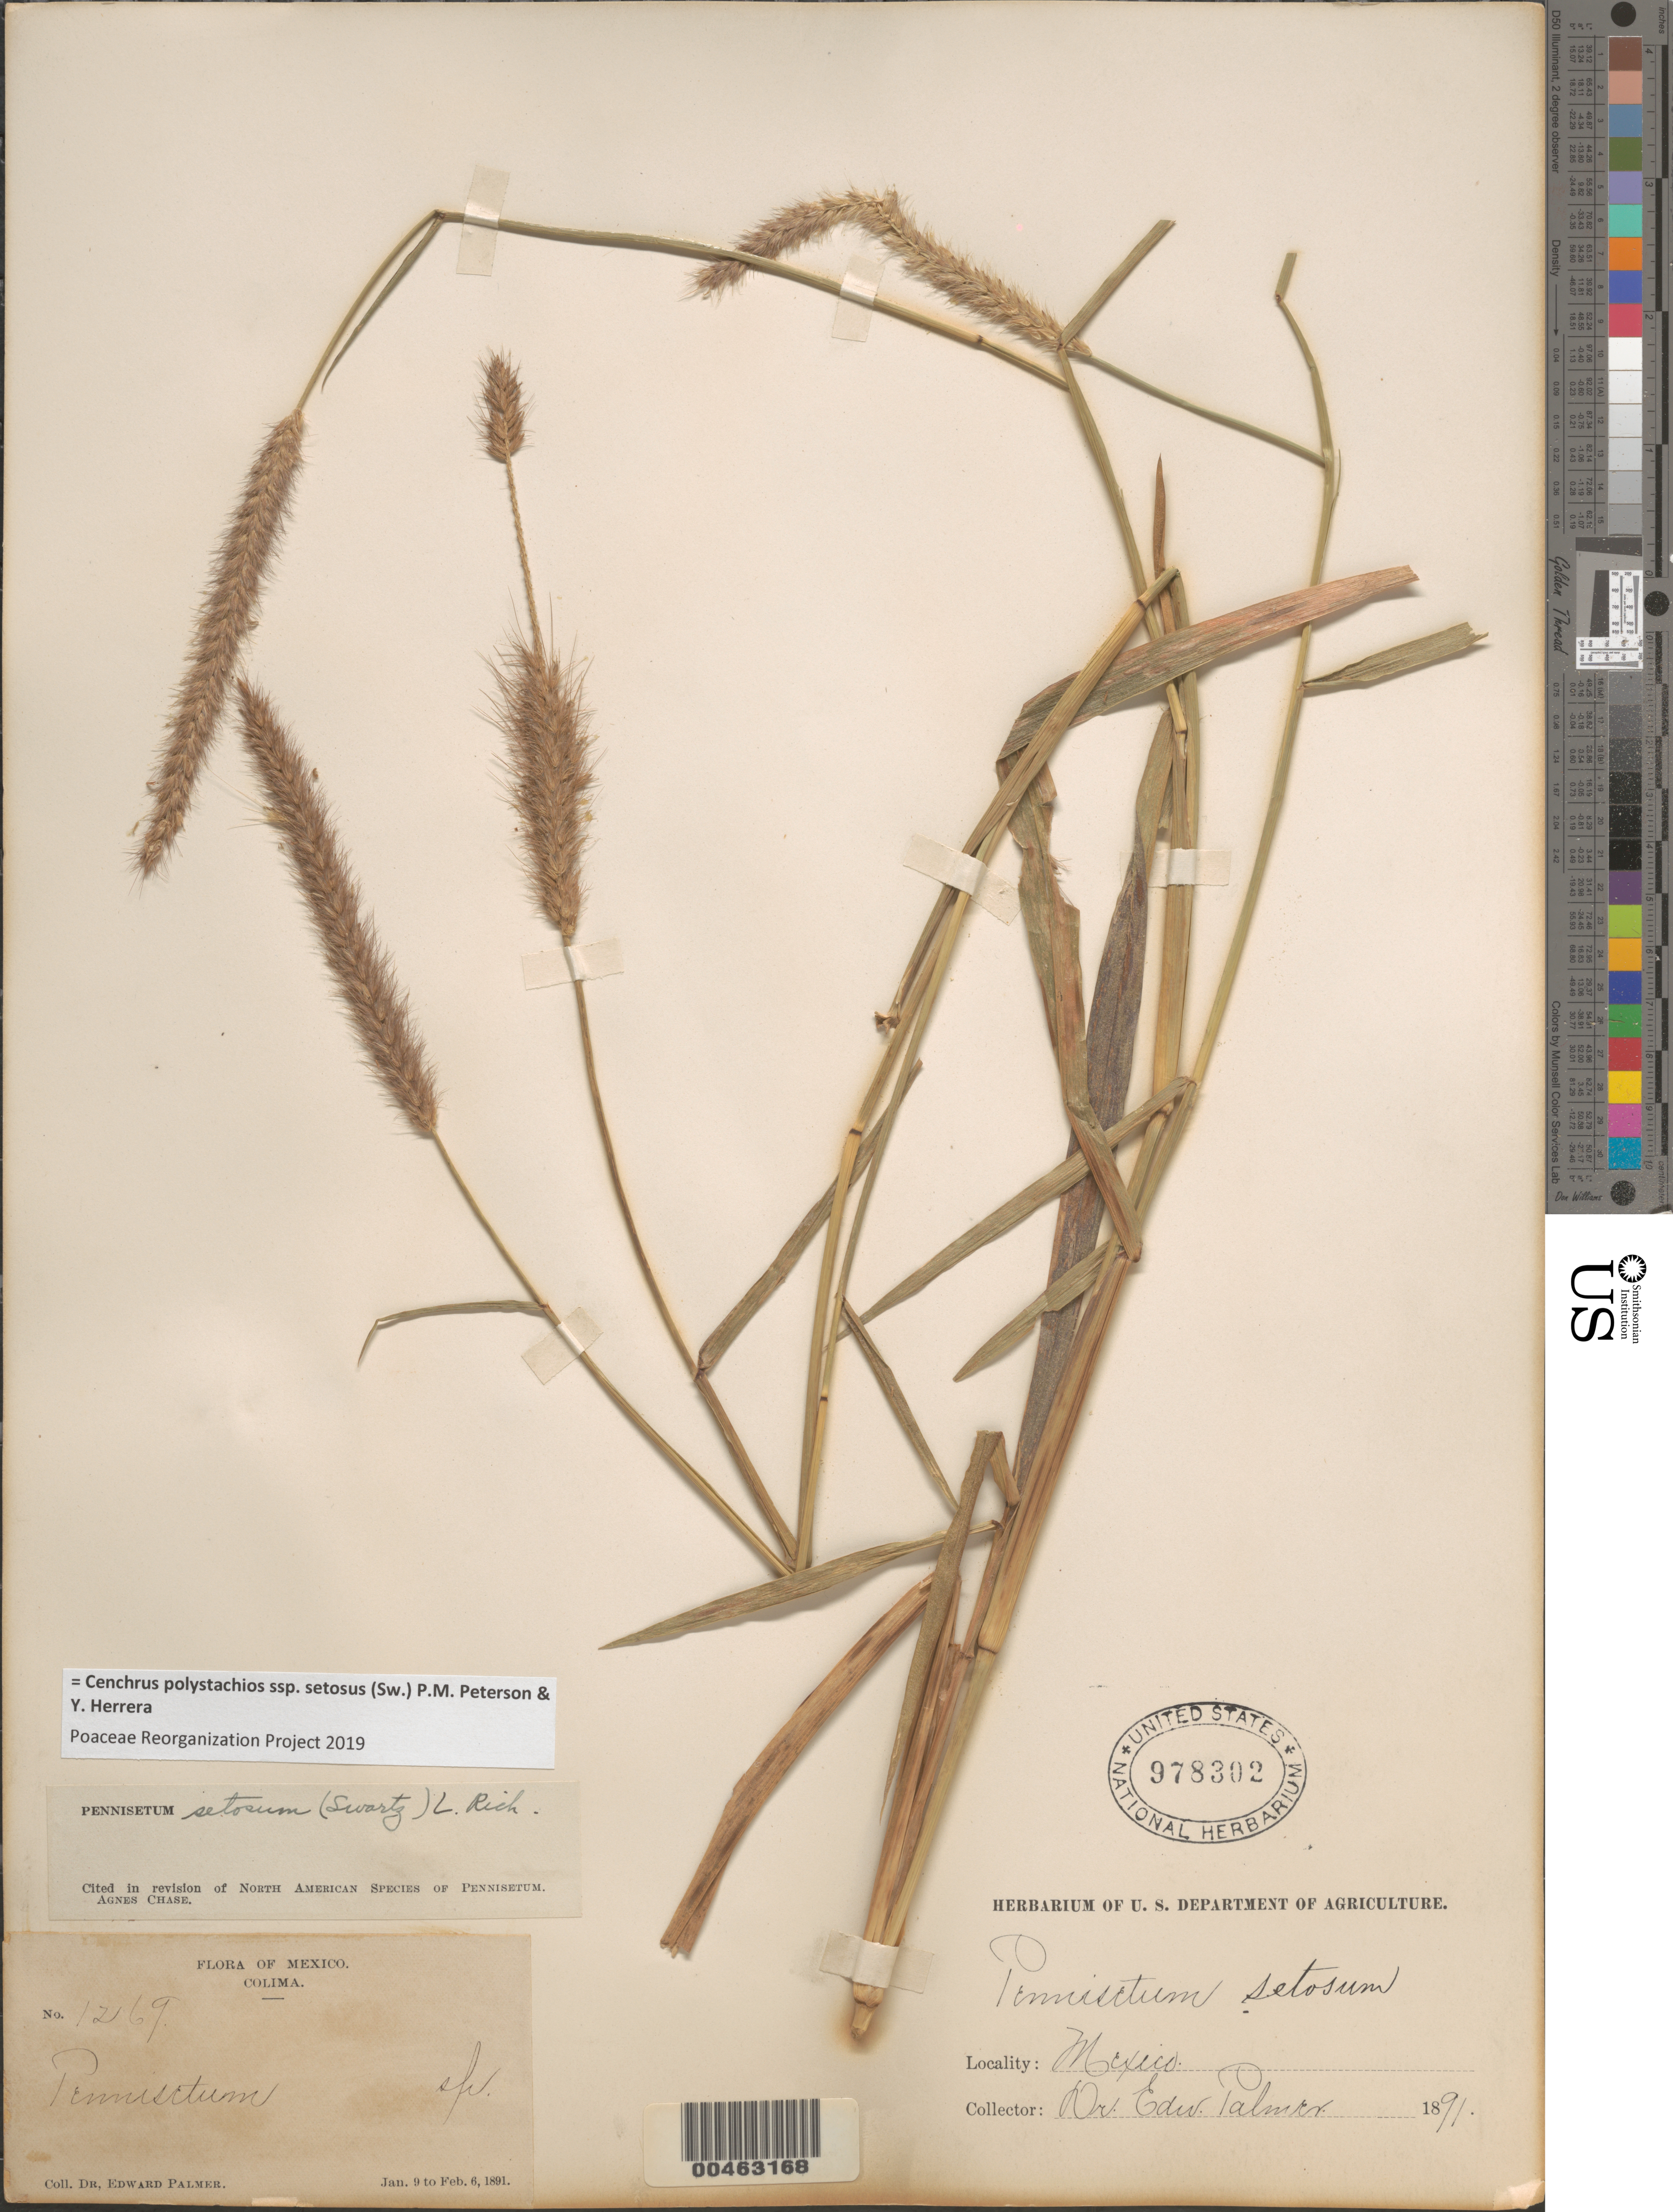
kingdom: Plantae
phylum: Tracheophyta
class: Liliopsida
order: Poales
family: Poaceae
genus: Cenchrus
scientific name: Cenchrus polystachios subsp. setosus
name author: (Sw.) P.M. Peterson & Y. Herrera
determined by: Poaceae Reorganization Project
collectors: E. Palmer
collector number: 1269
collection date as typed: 9 Jan 1891 to 6 Feb 1891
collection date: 1891-01-09/1891-02-06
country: Mexico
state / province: Colima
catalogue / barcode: US 978302